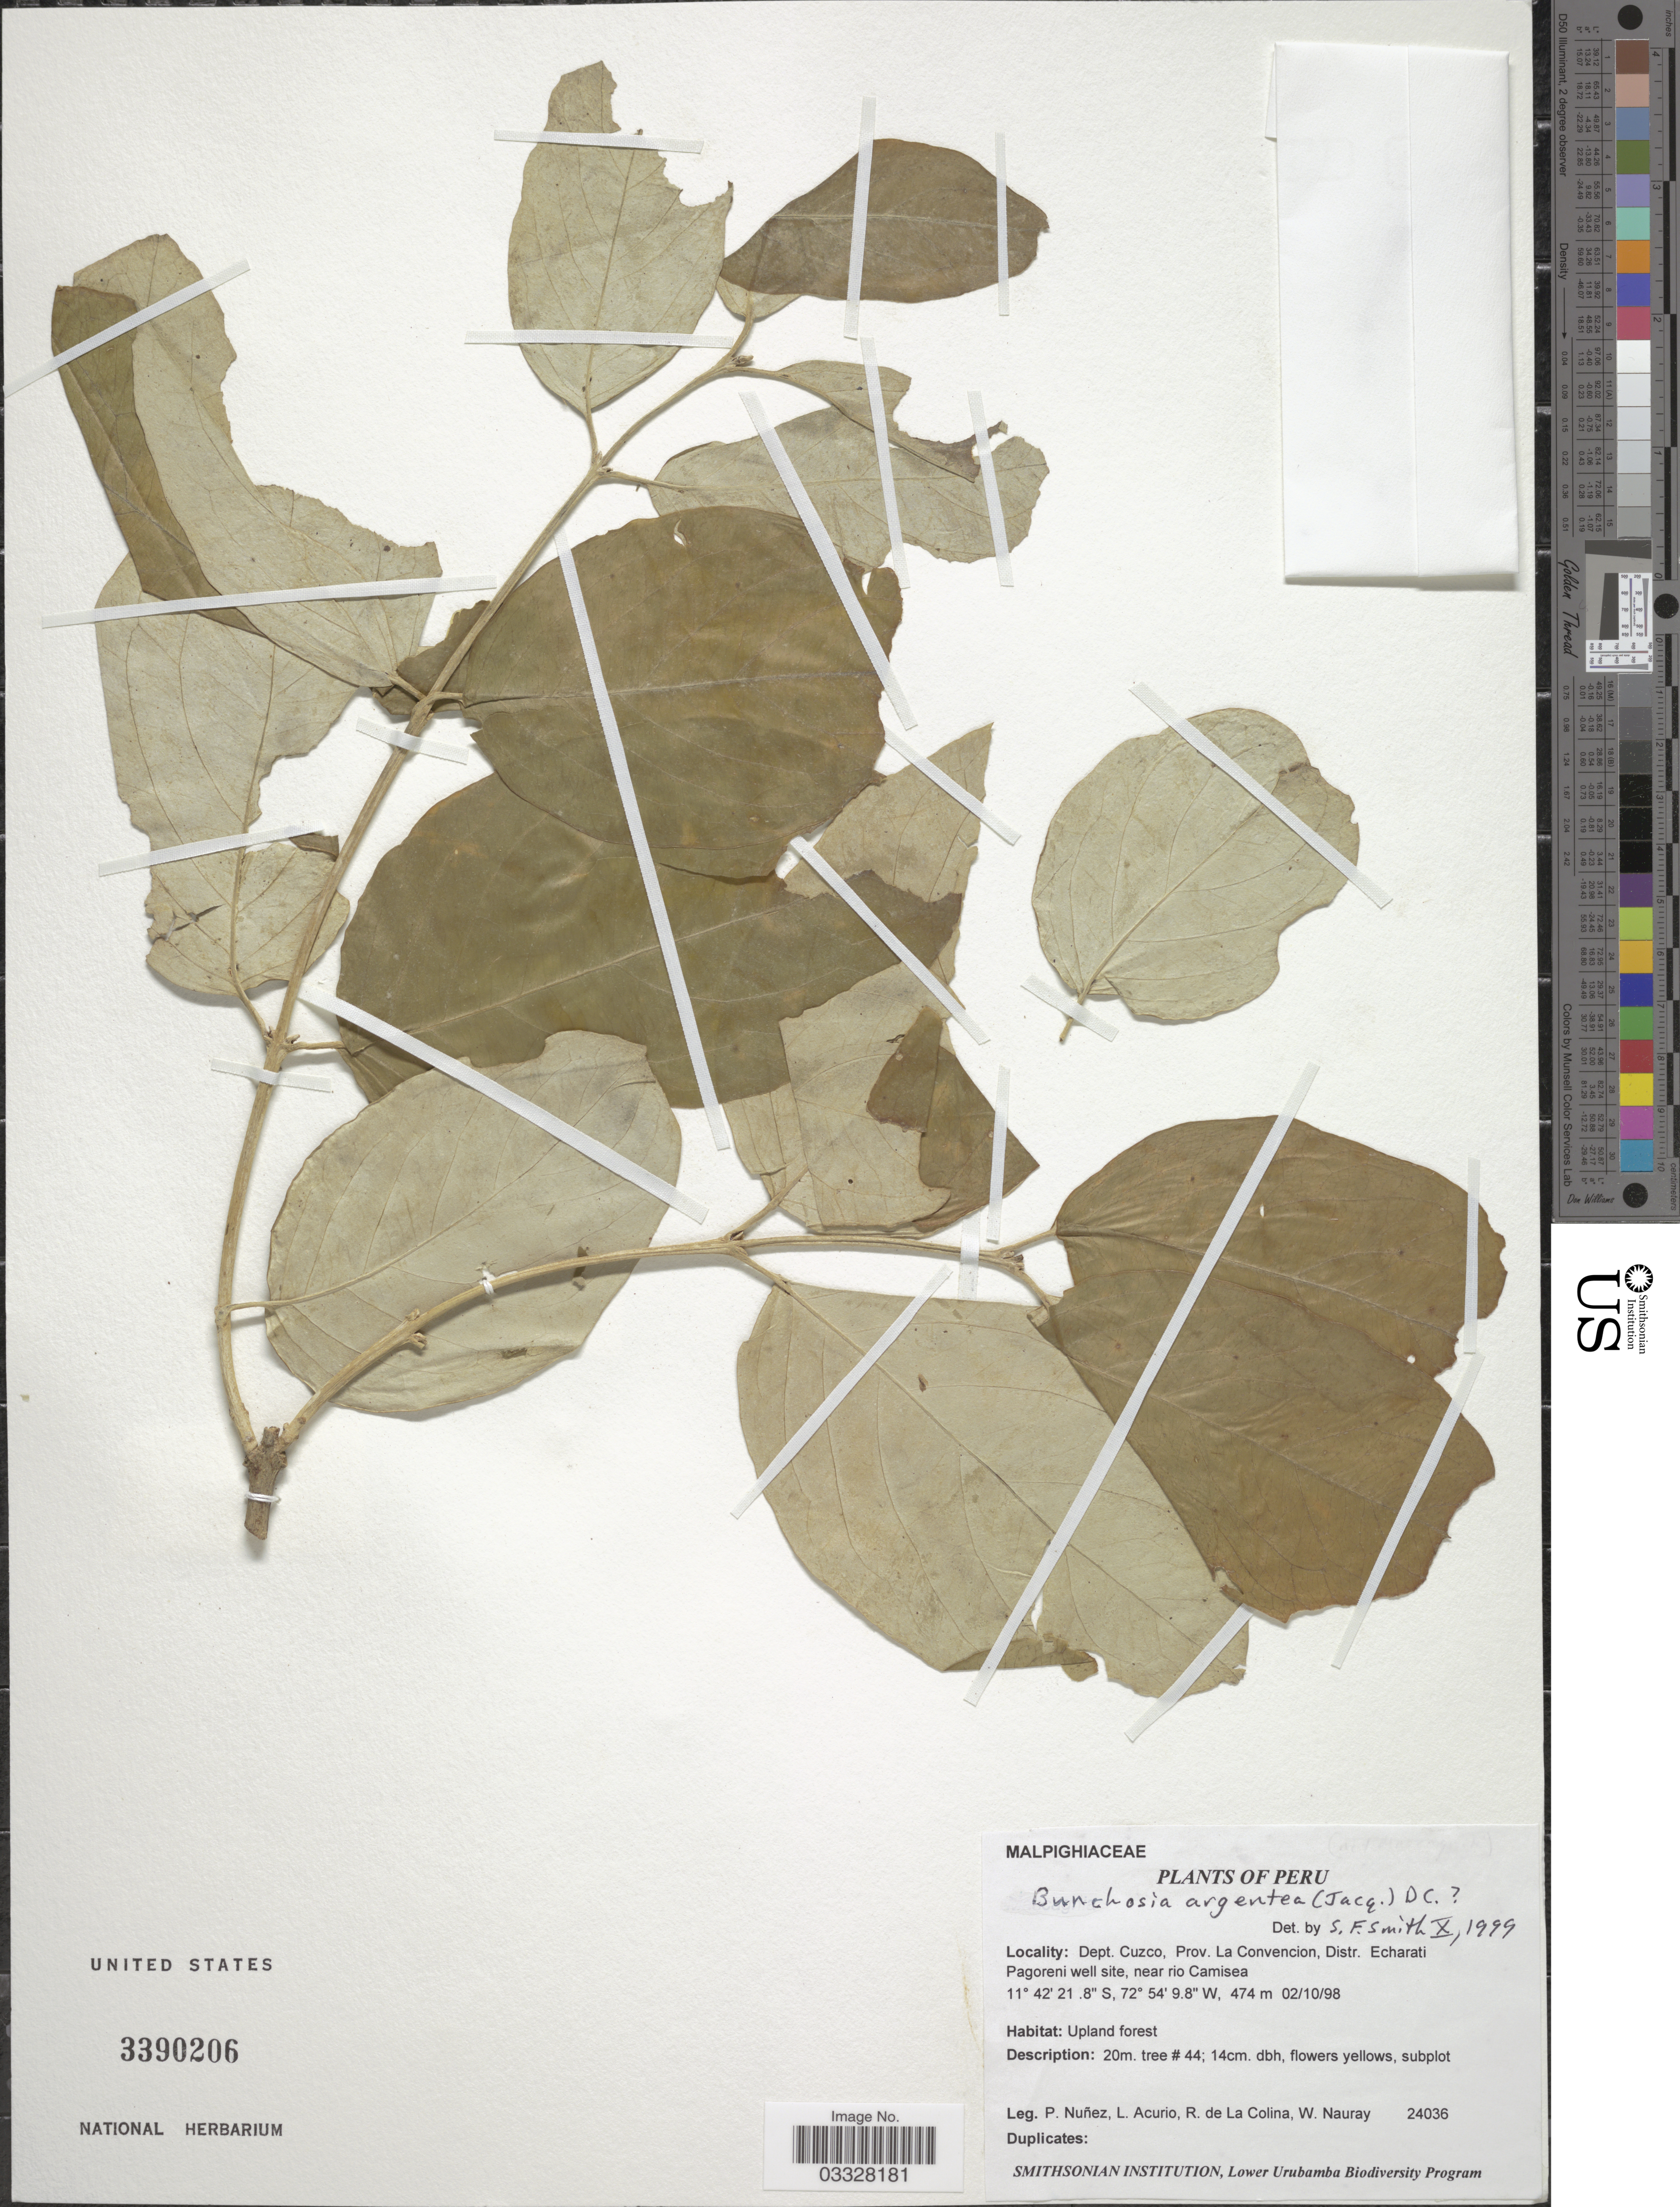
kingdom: Plantae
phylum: Tracheophyta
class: Magnoliopsida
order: Malpighiales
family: Malpighiaceae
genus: Bunchosia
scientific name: Bunchosia argentea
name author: (Jacq.) DC.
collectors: P. Nuñez V., L. Acurio, R. de La Colina & W. Nauray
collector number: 24036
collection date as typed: Transcribed d/m/y: 2/10/98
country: Peru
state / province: Cusco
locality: Dept. Cuzco, Prov. La Convencion, Distr. Echarati Pagoreni well site, near rio Camisea.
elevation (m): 474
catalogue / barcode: US 3390206